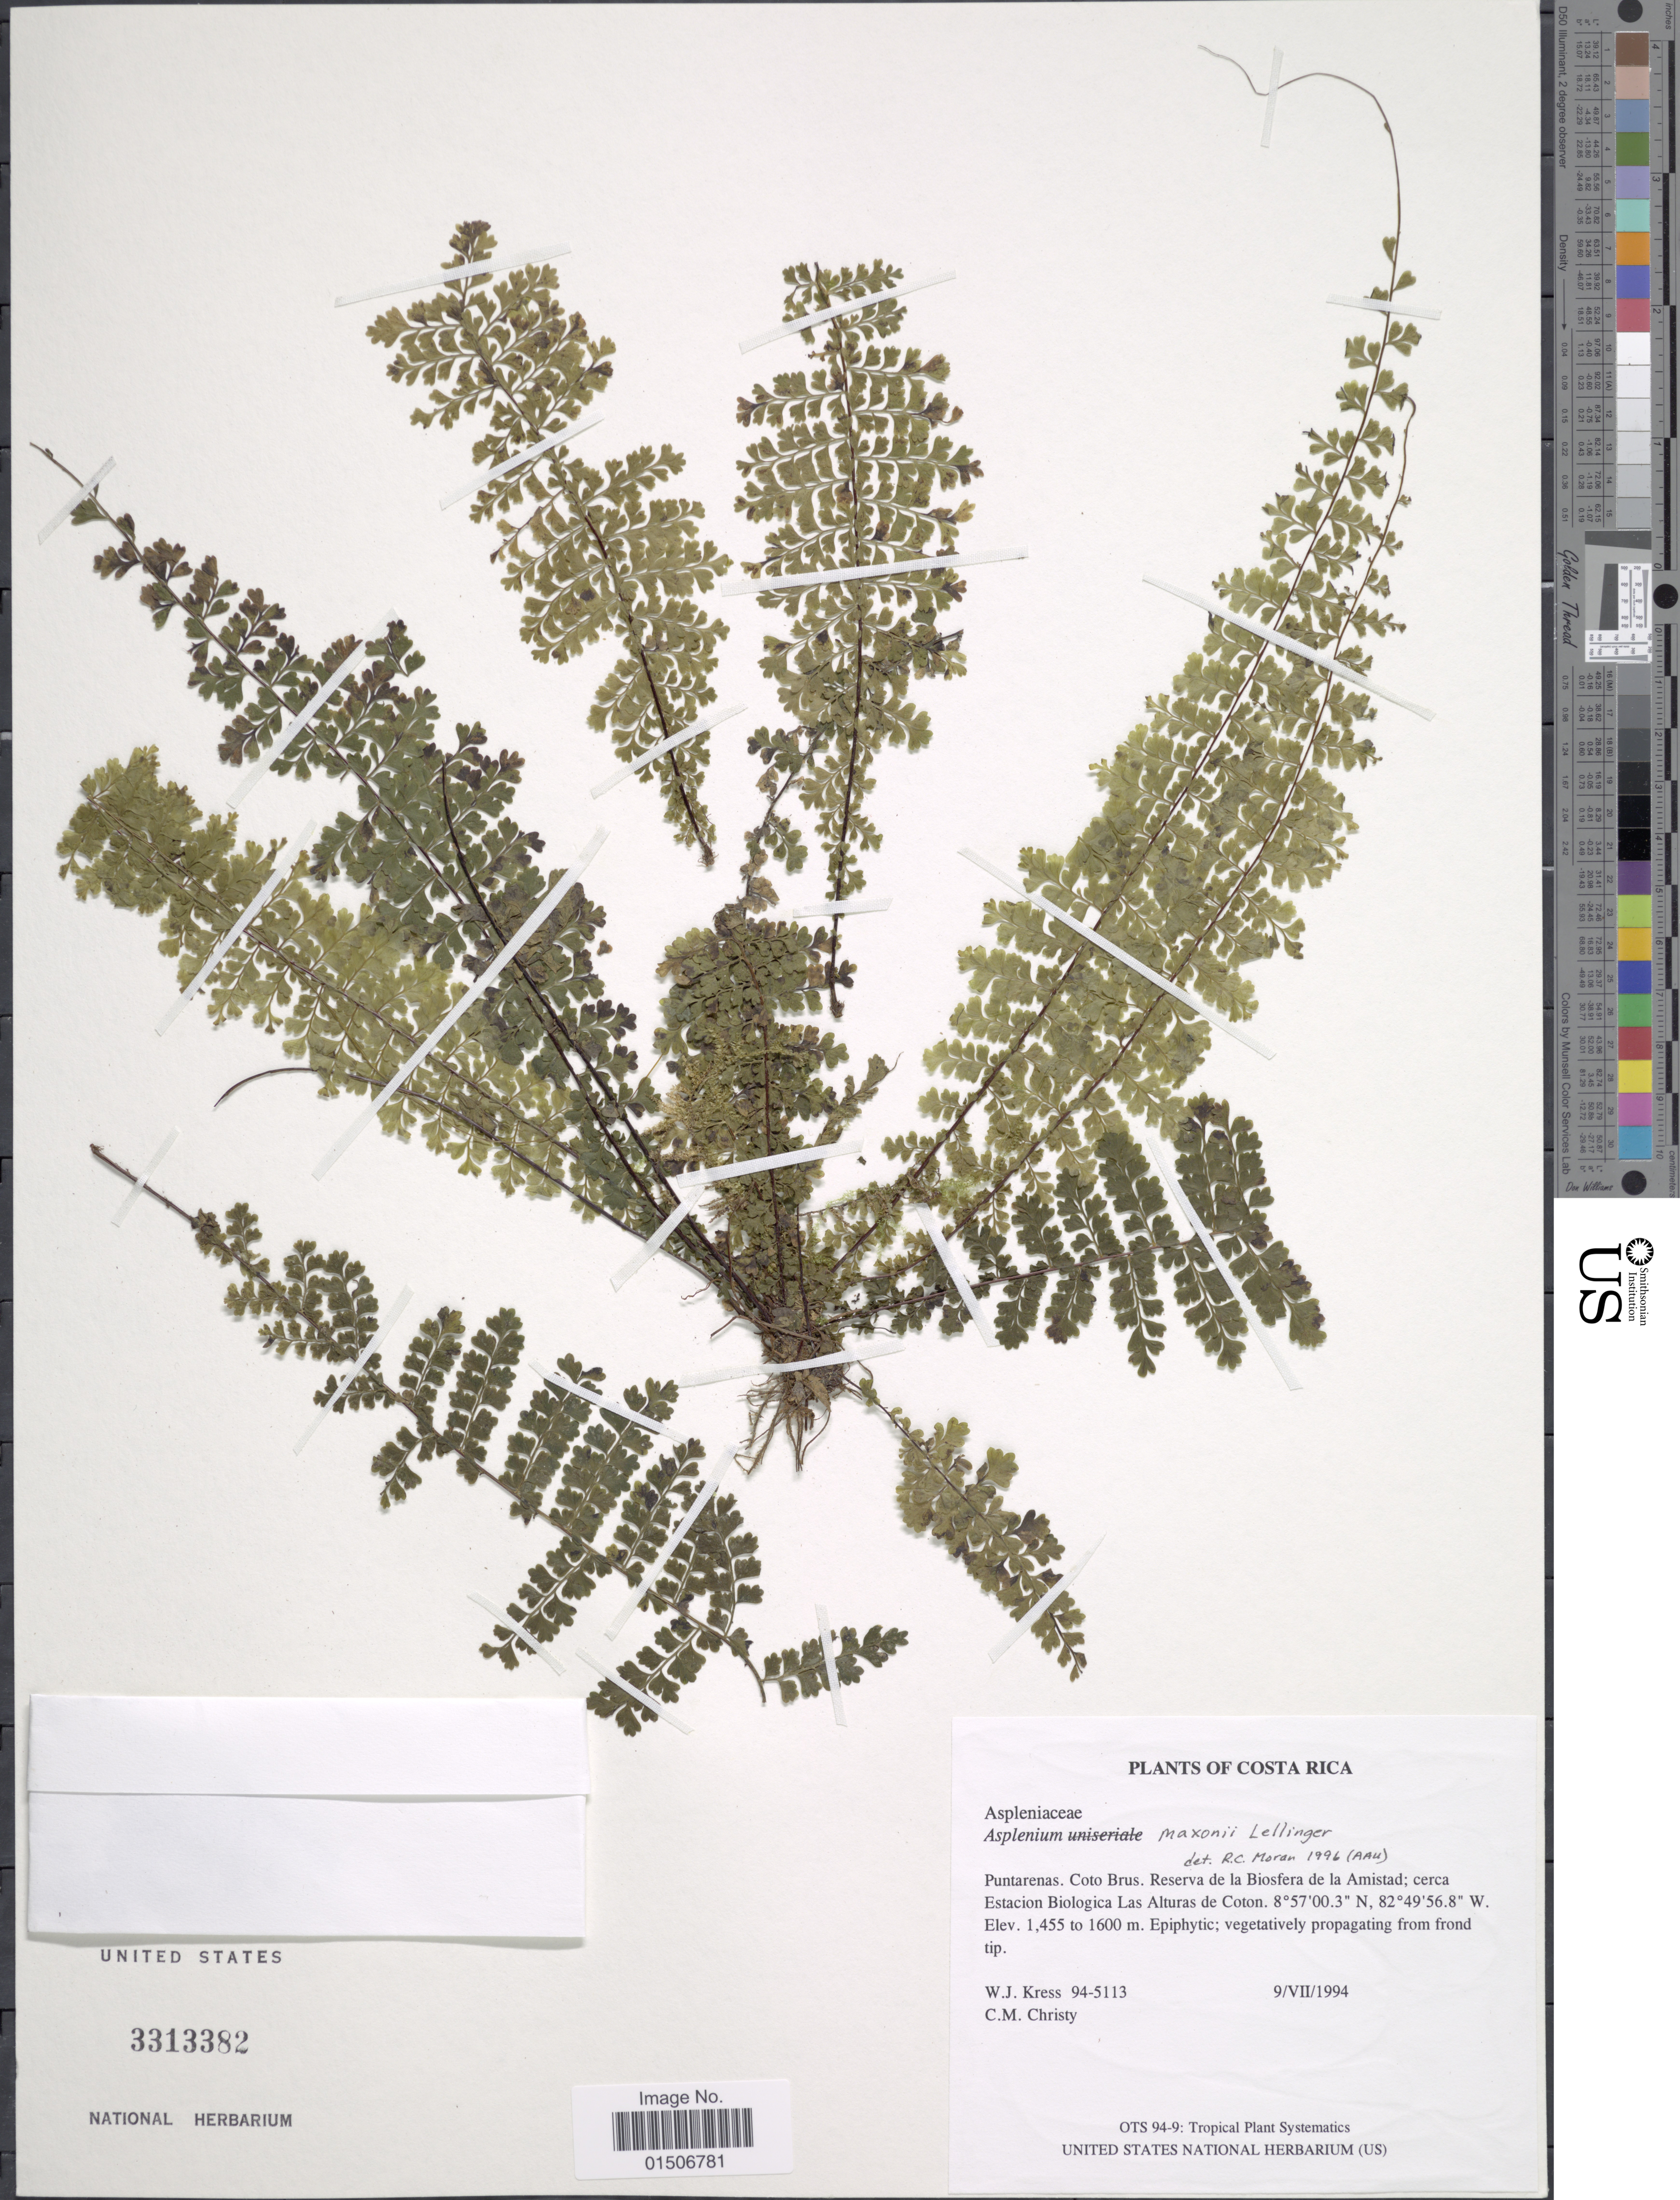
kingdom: Plantae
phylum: Tracheophyta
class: Polypodiopsida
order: Polypodiales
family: Aspleniaceae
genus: Asplenium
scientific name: Asplenium maxonii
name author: Lellinger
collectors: W. J. Kress & C. M. Christy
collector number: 94-5113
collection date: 1994-07-09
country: Costa Rica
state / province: Puntarenas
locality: Coto Brus. Reserva de la Biosfera de la Amistad; cerca Estacion Biological Las Alturas de Coton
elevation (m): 1455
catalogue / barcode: US 3313382